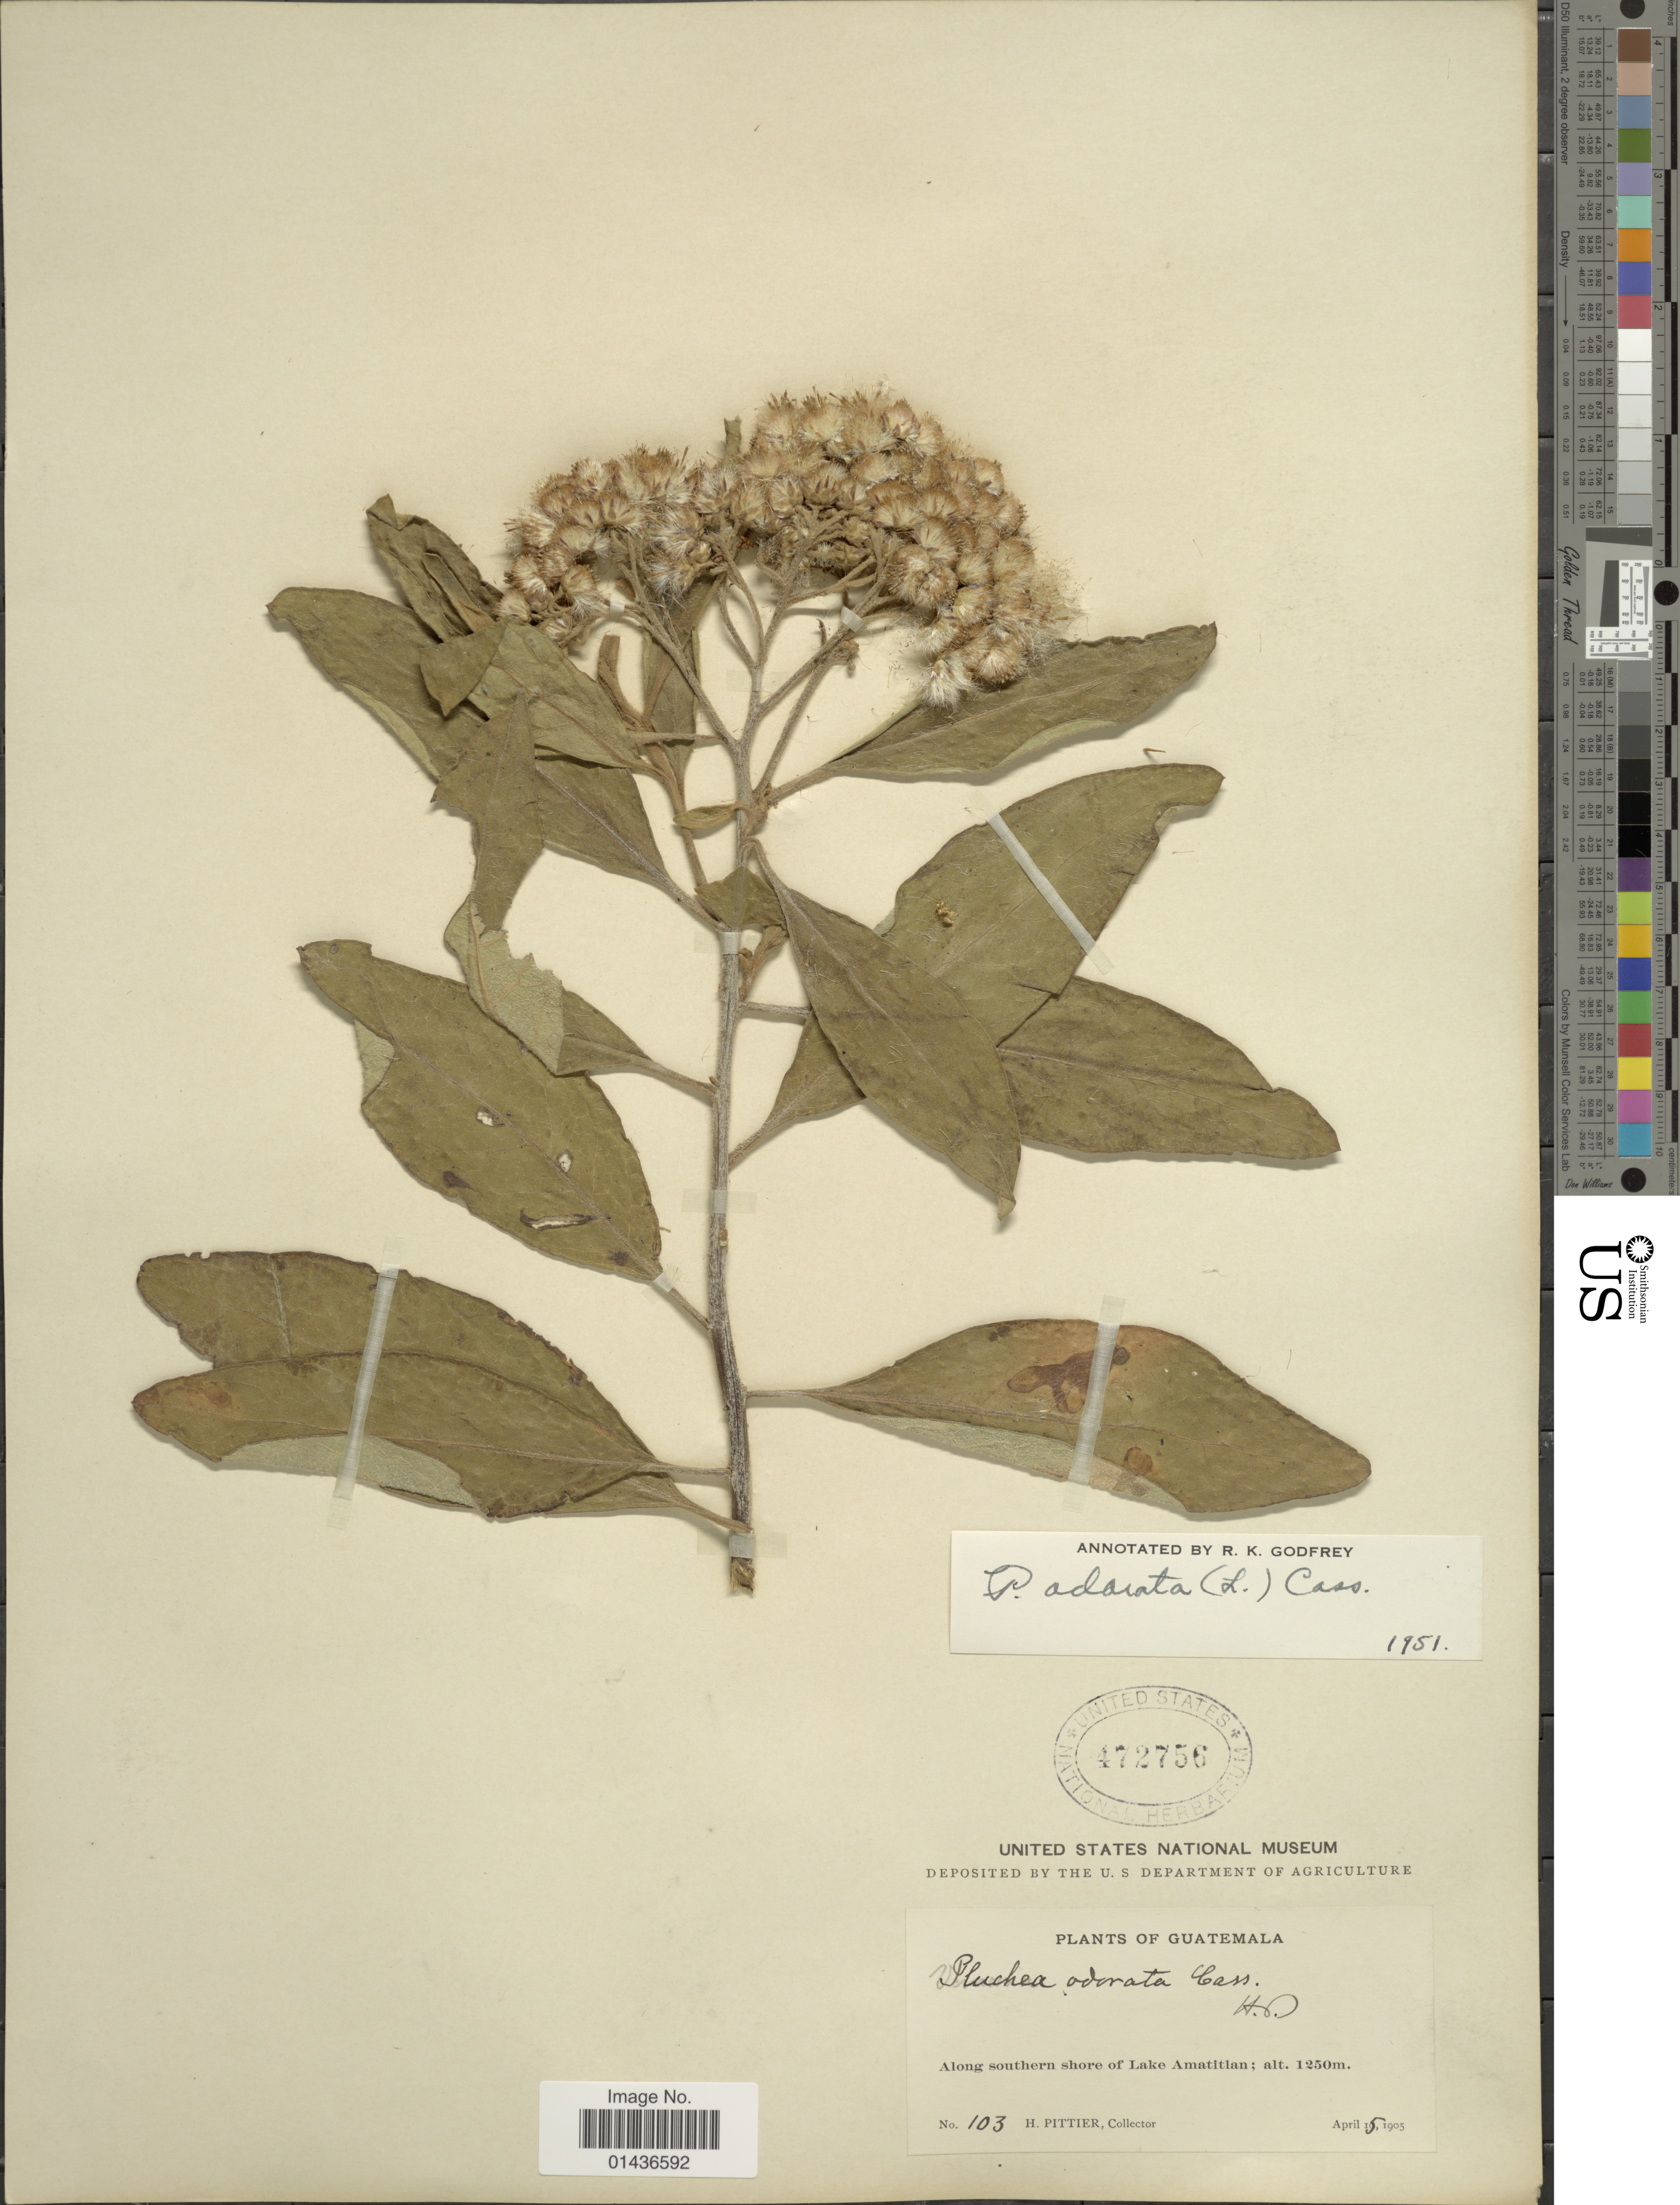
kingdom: Plantae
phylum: Tracheophyta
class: Magnoliopsida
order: Asterales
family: Asteraceae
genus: Pluchea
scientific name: Pluchea carolinensis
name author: (Jacq.) D. Don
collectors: H. F. Pittier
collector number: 103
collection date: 1905-04-05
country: Guatemala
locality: Along southern shore of Lake Amatitlan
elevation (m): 1250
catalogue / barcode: US 472756